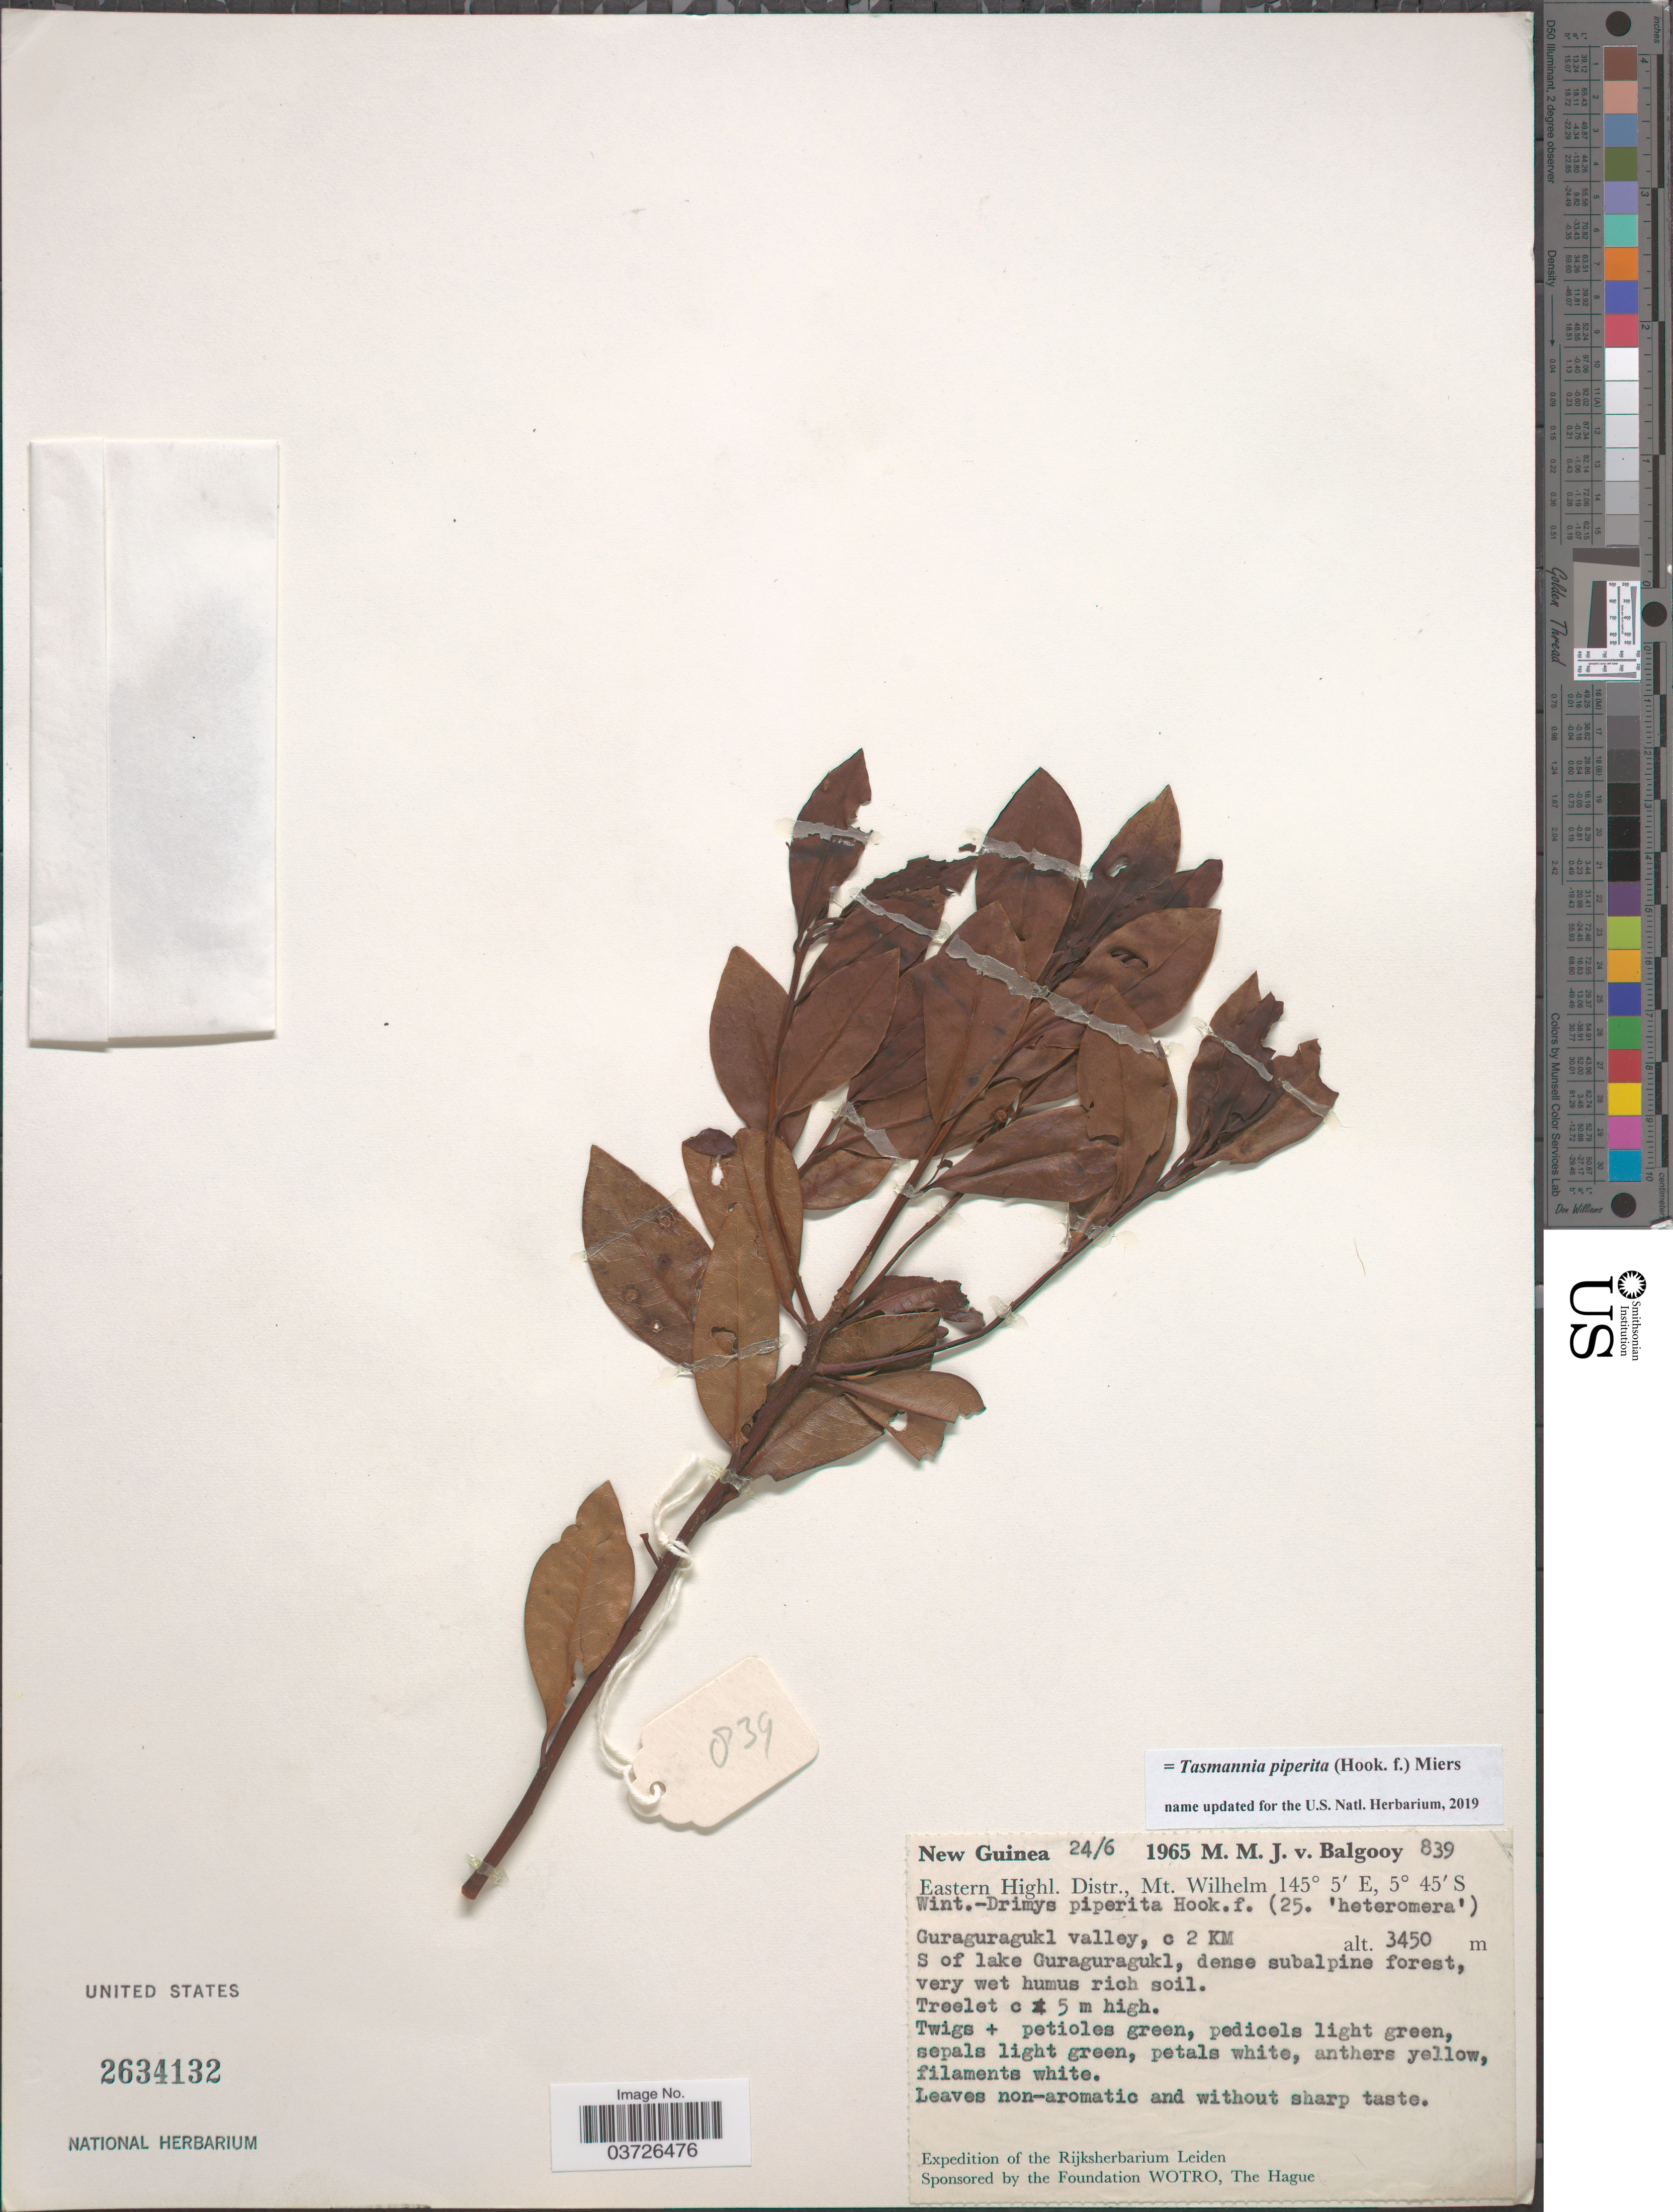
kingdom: Plantae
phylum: Tracheophyta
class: Magnoliopsida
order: Canellales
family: Winteraceae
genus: Tasmannia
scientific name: Tasmannia piperita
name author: (Hook. f.) Miers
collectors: M. M. van Balgooy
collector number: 839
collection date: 1965-06-24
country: Papua New Guinea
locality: New Guinea. Eastern Highl. Distr., Mt. Wilhelm. Guraguragukl valley, c 2 KM S of lake Guraguragukl.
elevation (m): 3450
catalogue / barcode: US 2634132